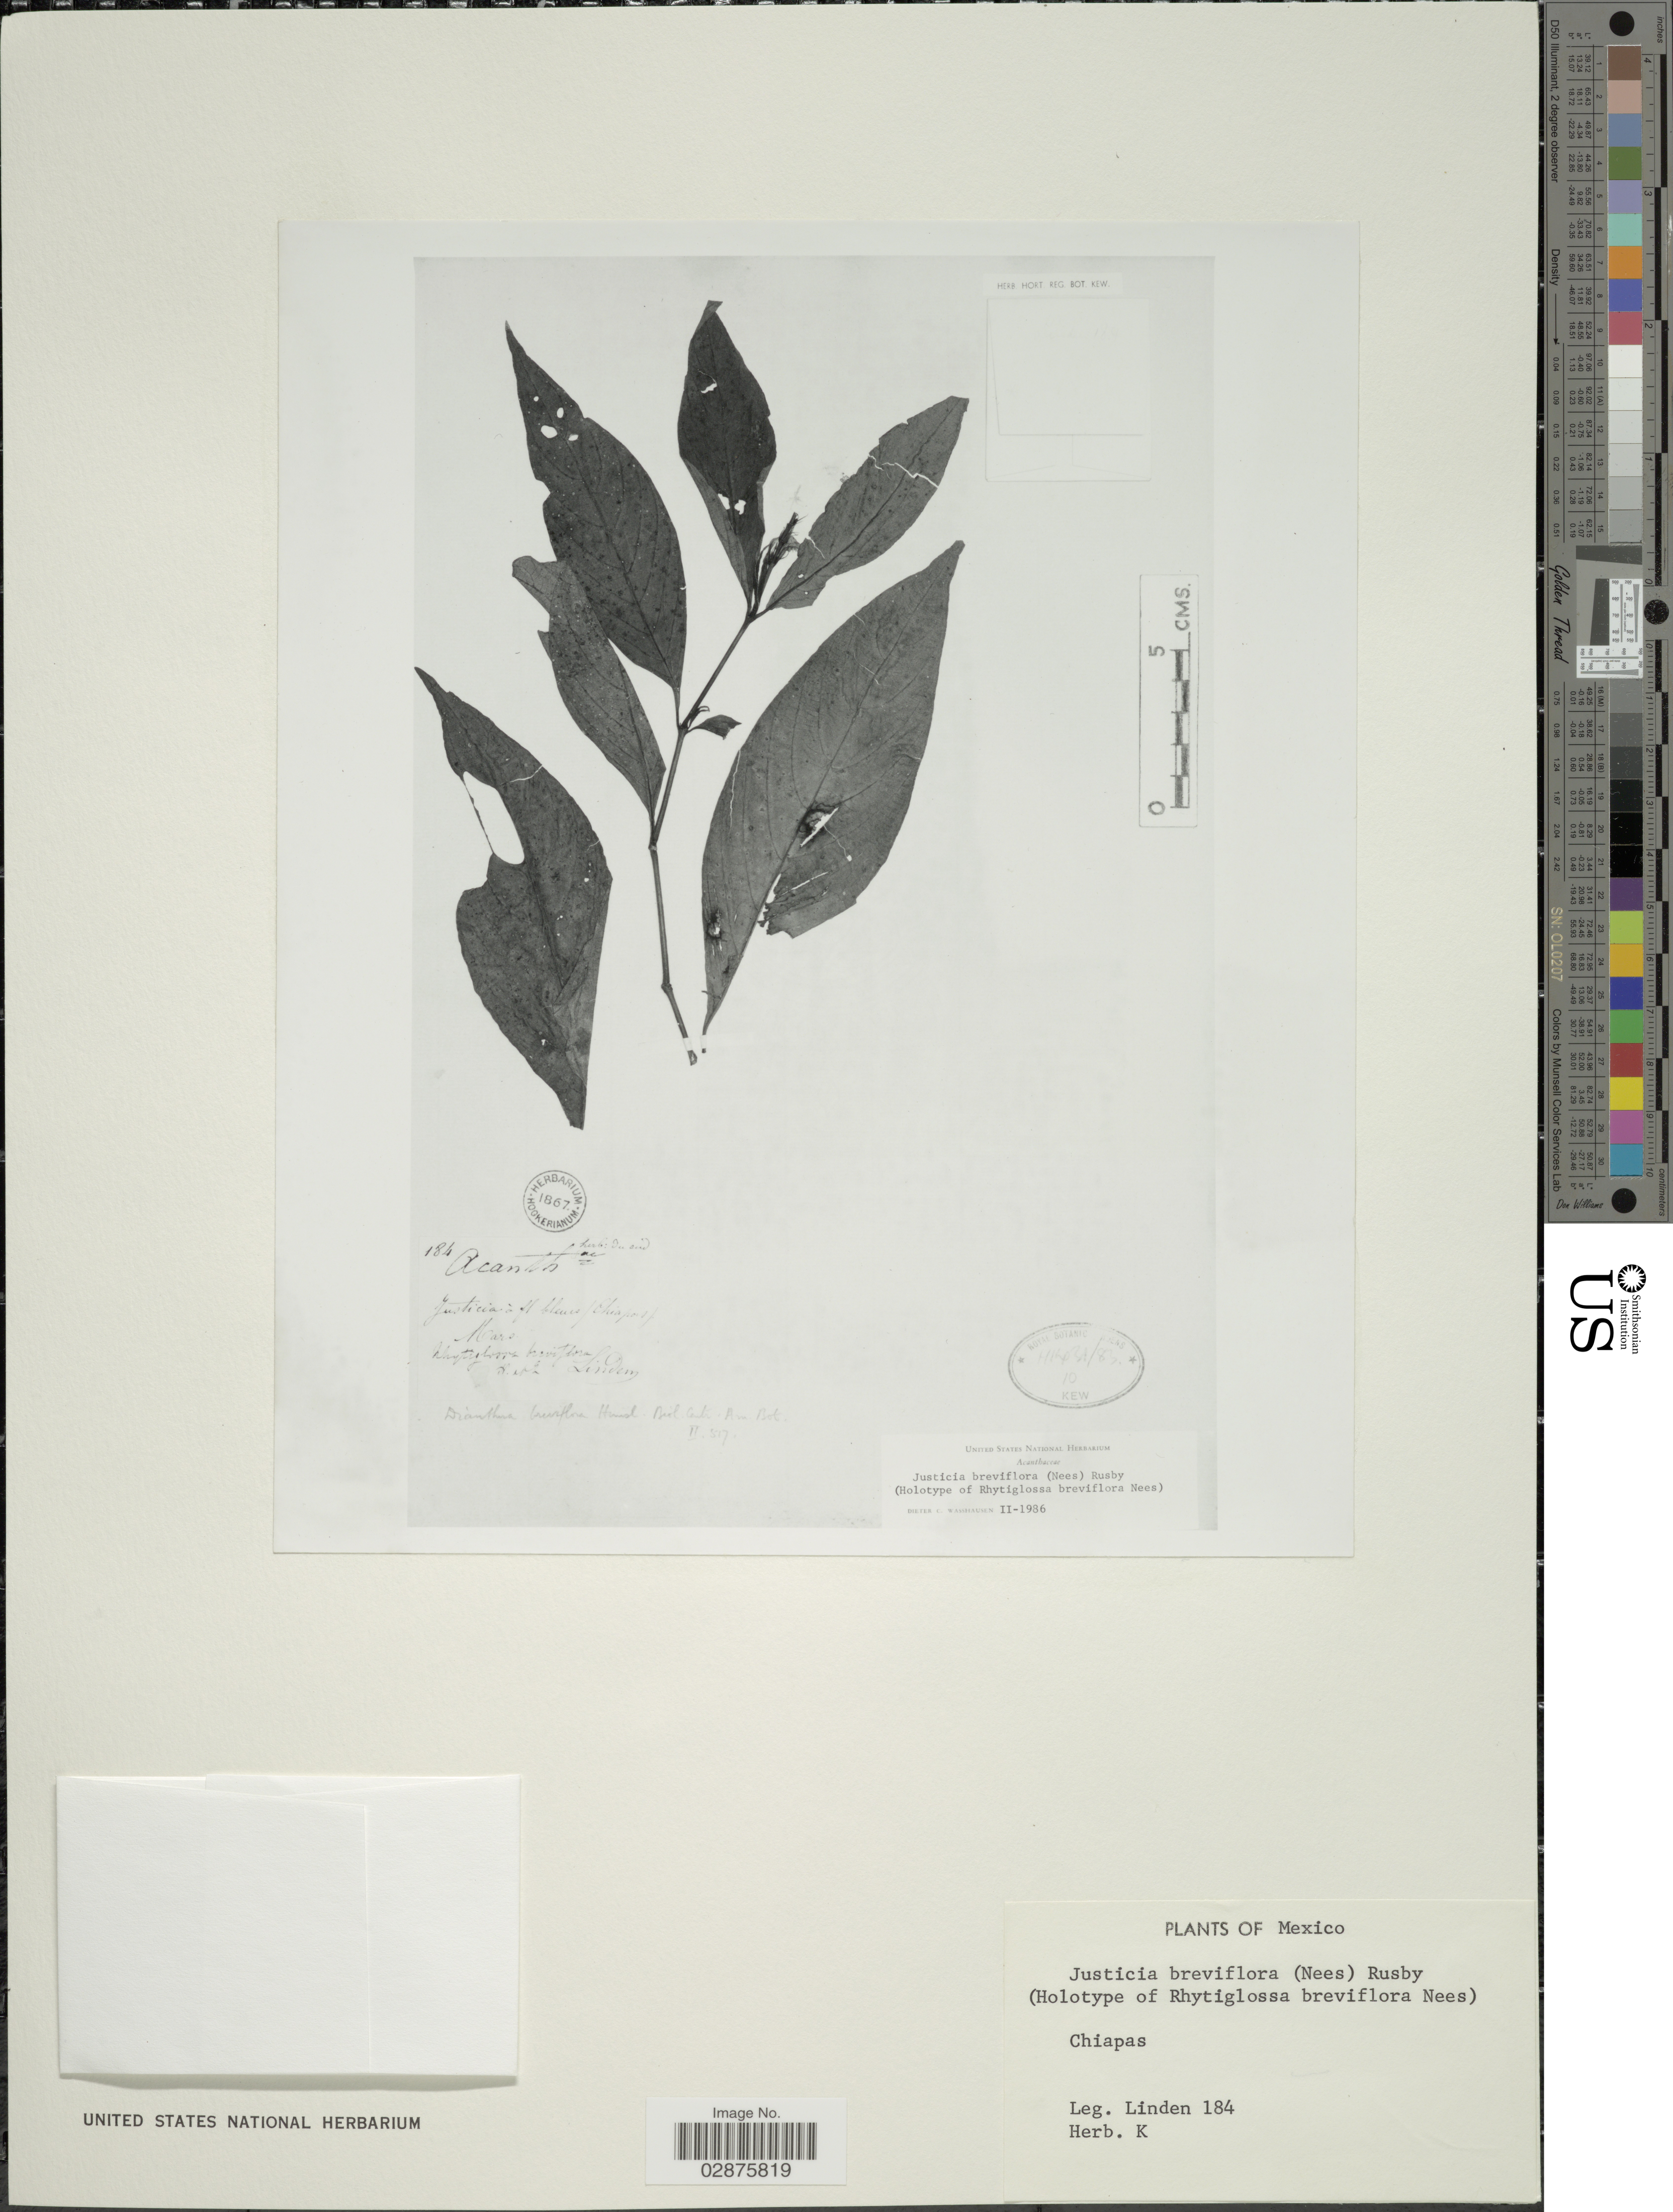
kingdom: Plantae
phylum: Tracheophyta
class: Magnoliopsida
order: Lamiales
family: Acanthaceae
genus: Justicia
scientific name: Justicia breviflora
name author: (Nees) Rusby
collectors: -- Linden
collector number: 184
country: Mexico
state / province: Chiapas